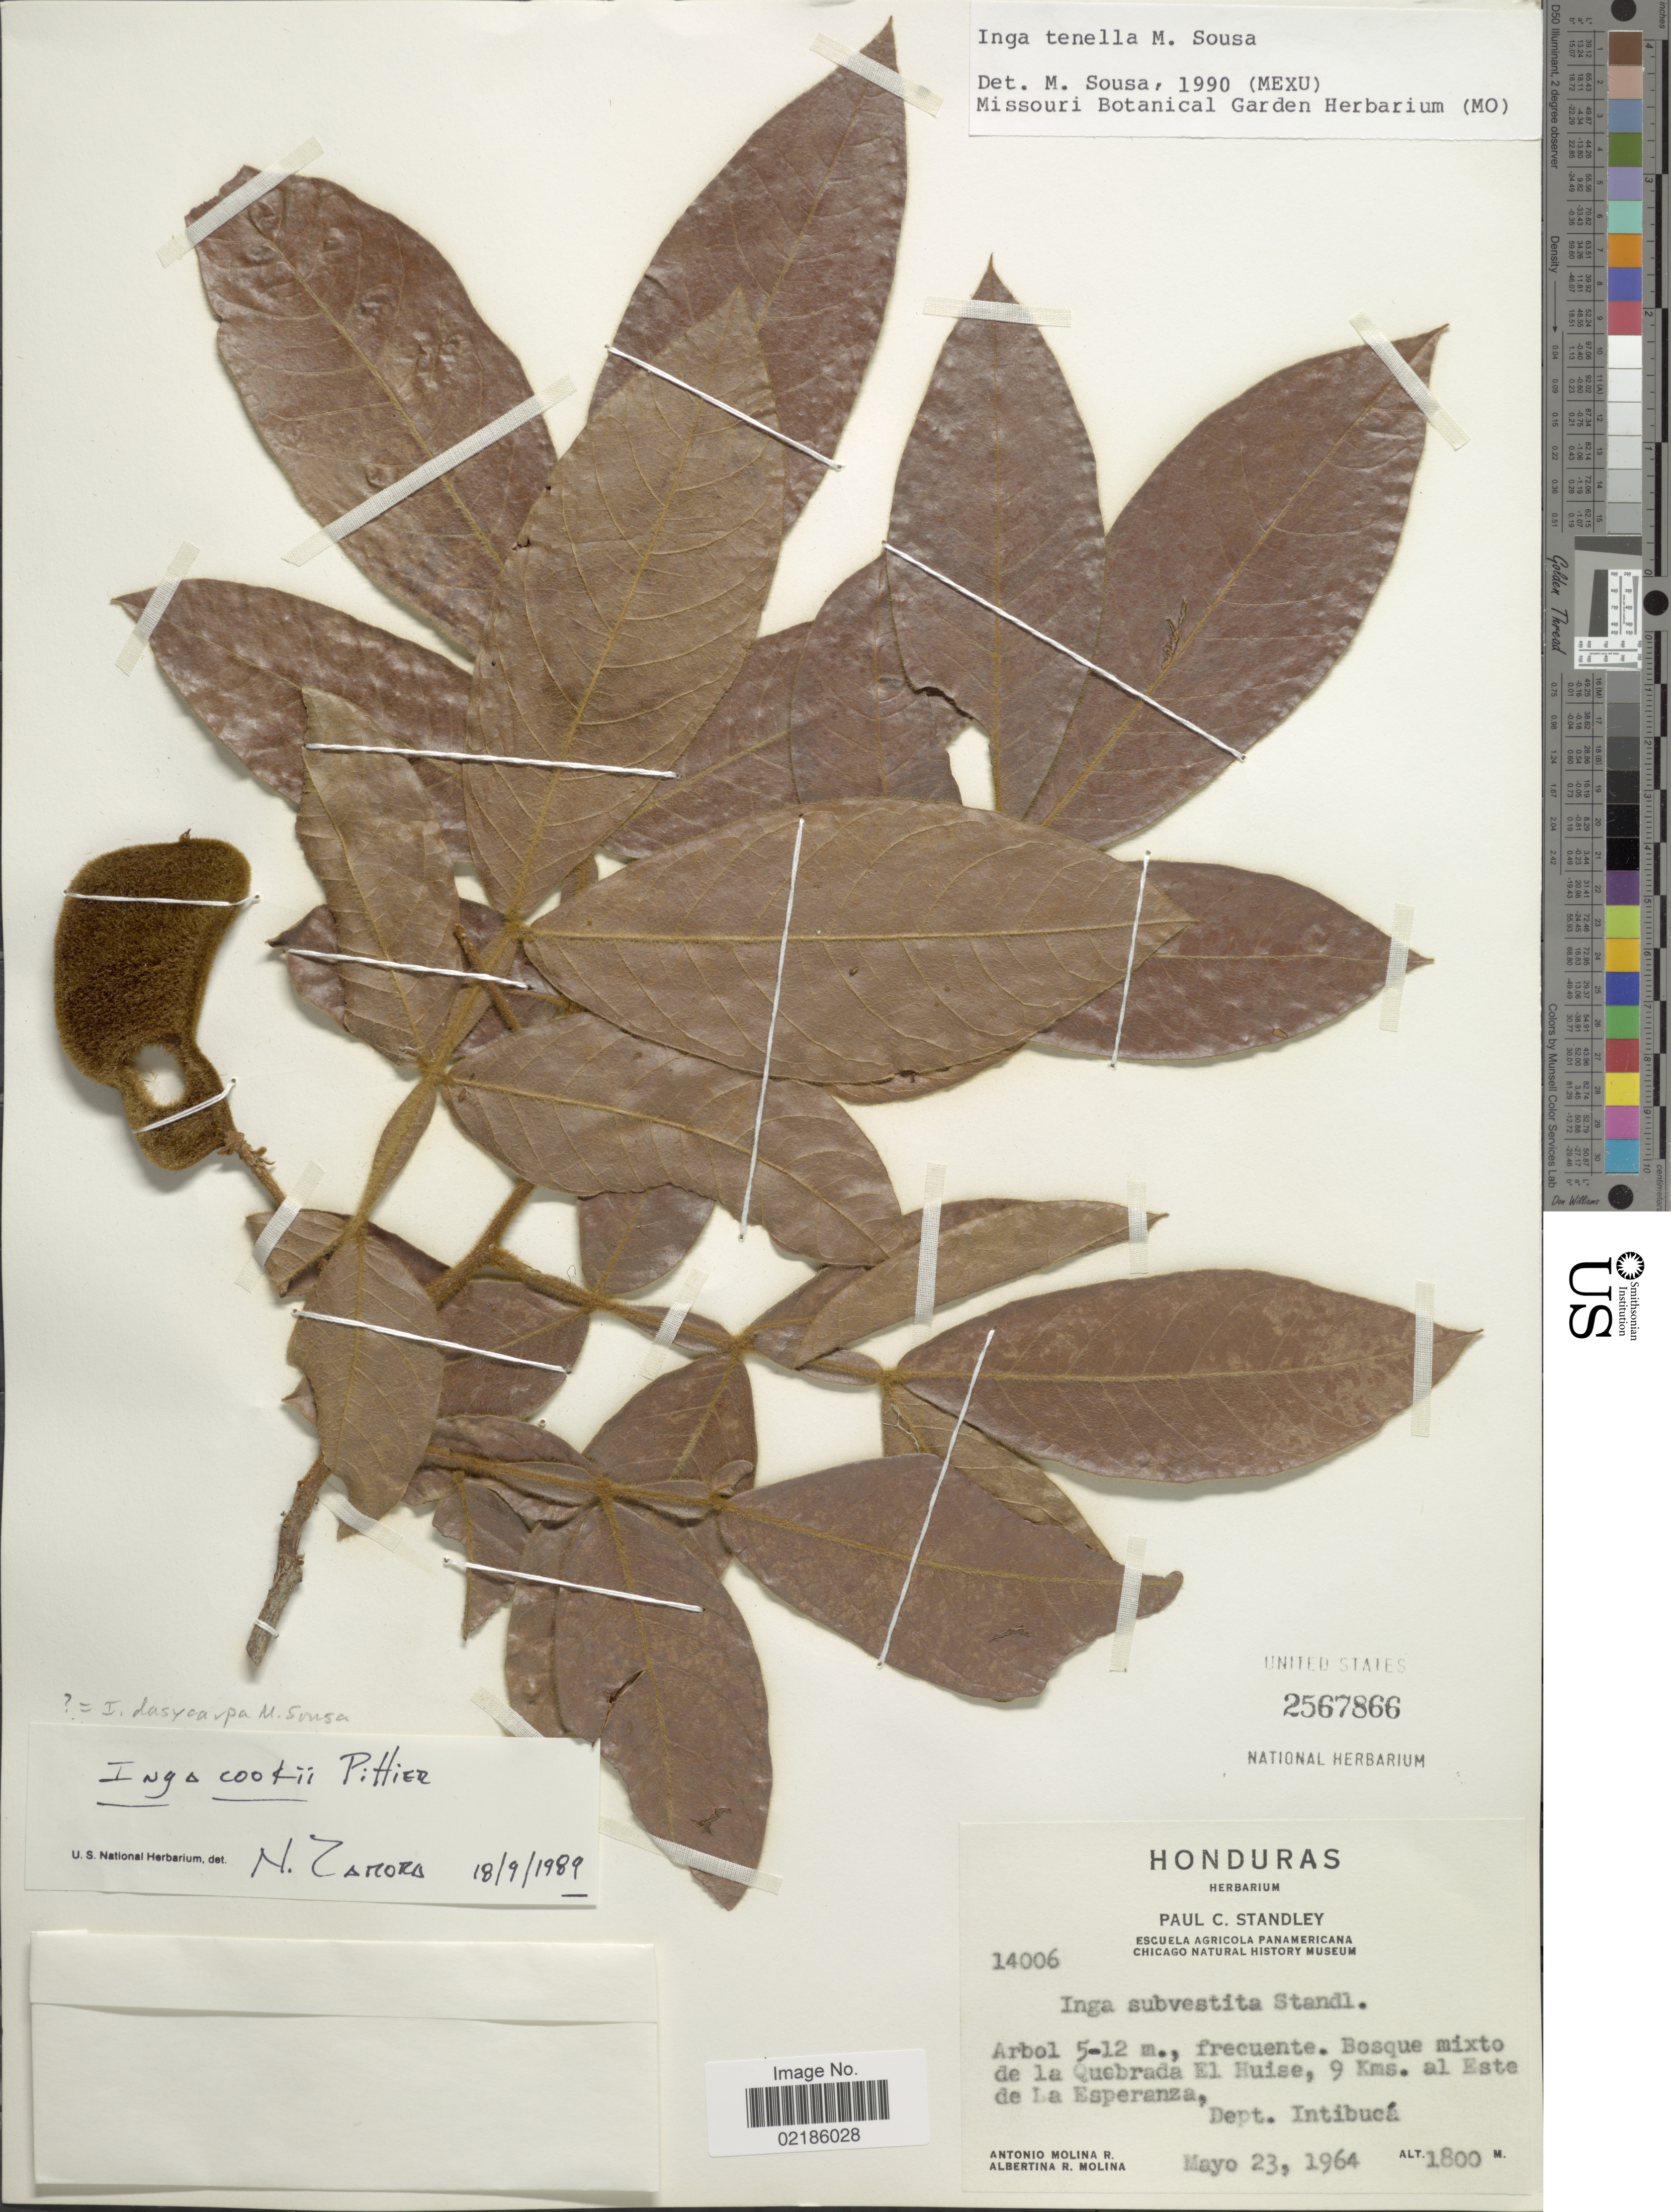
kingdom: Plantae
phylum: Tracheophyta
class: Magnoliopsida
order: Fabales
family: Fabaceae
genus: Inga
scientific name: Inga dasycarpa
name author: M. Sousa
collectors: A. Molina R. & A. R. Molina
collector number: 14006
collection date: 1964-05-23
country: Honduras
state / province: Intibuca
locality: Bosque mixto de la Quebrada El Huise, 9 Kms. al Este de La Esperanza.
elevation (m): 1800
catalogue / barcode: US 2567866